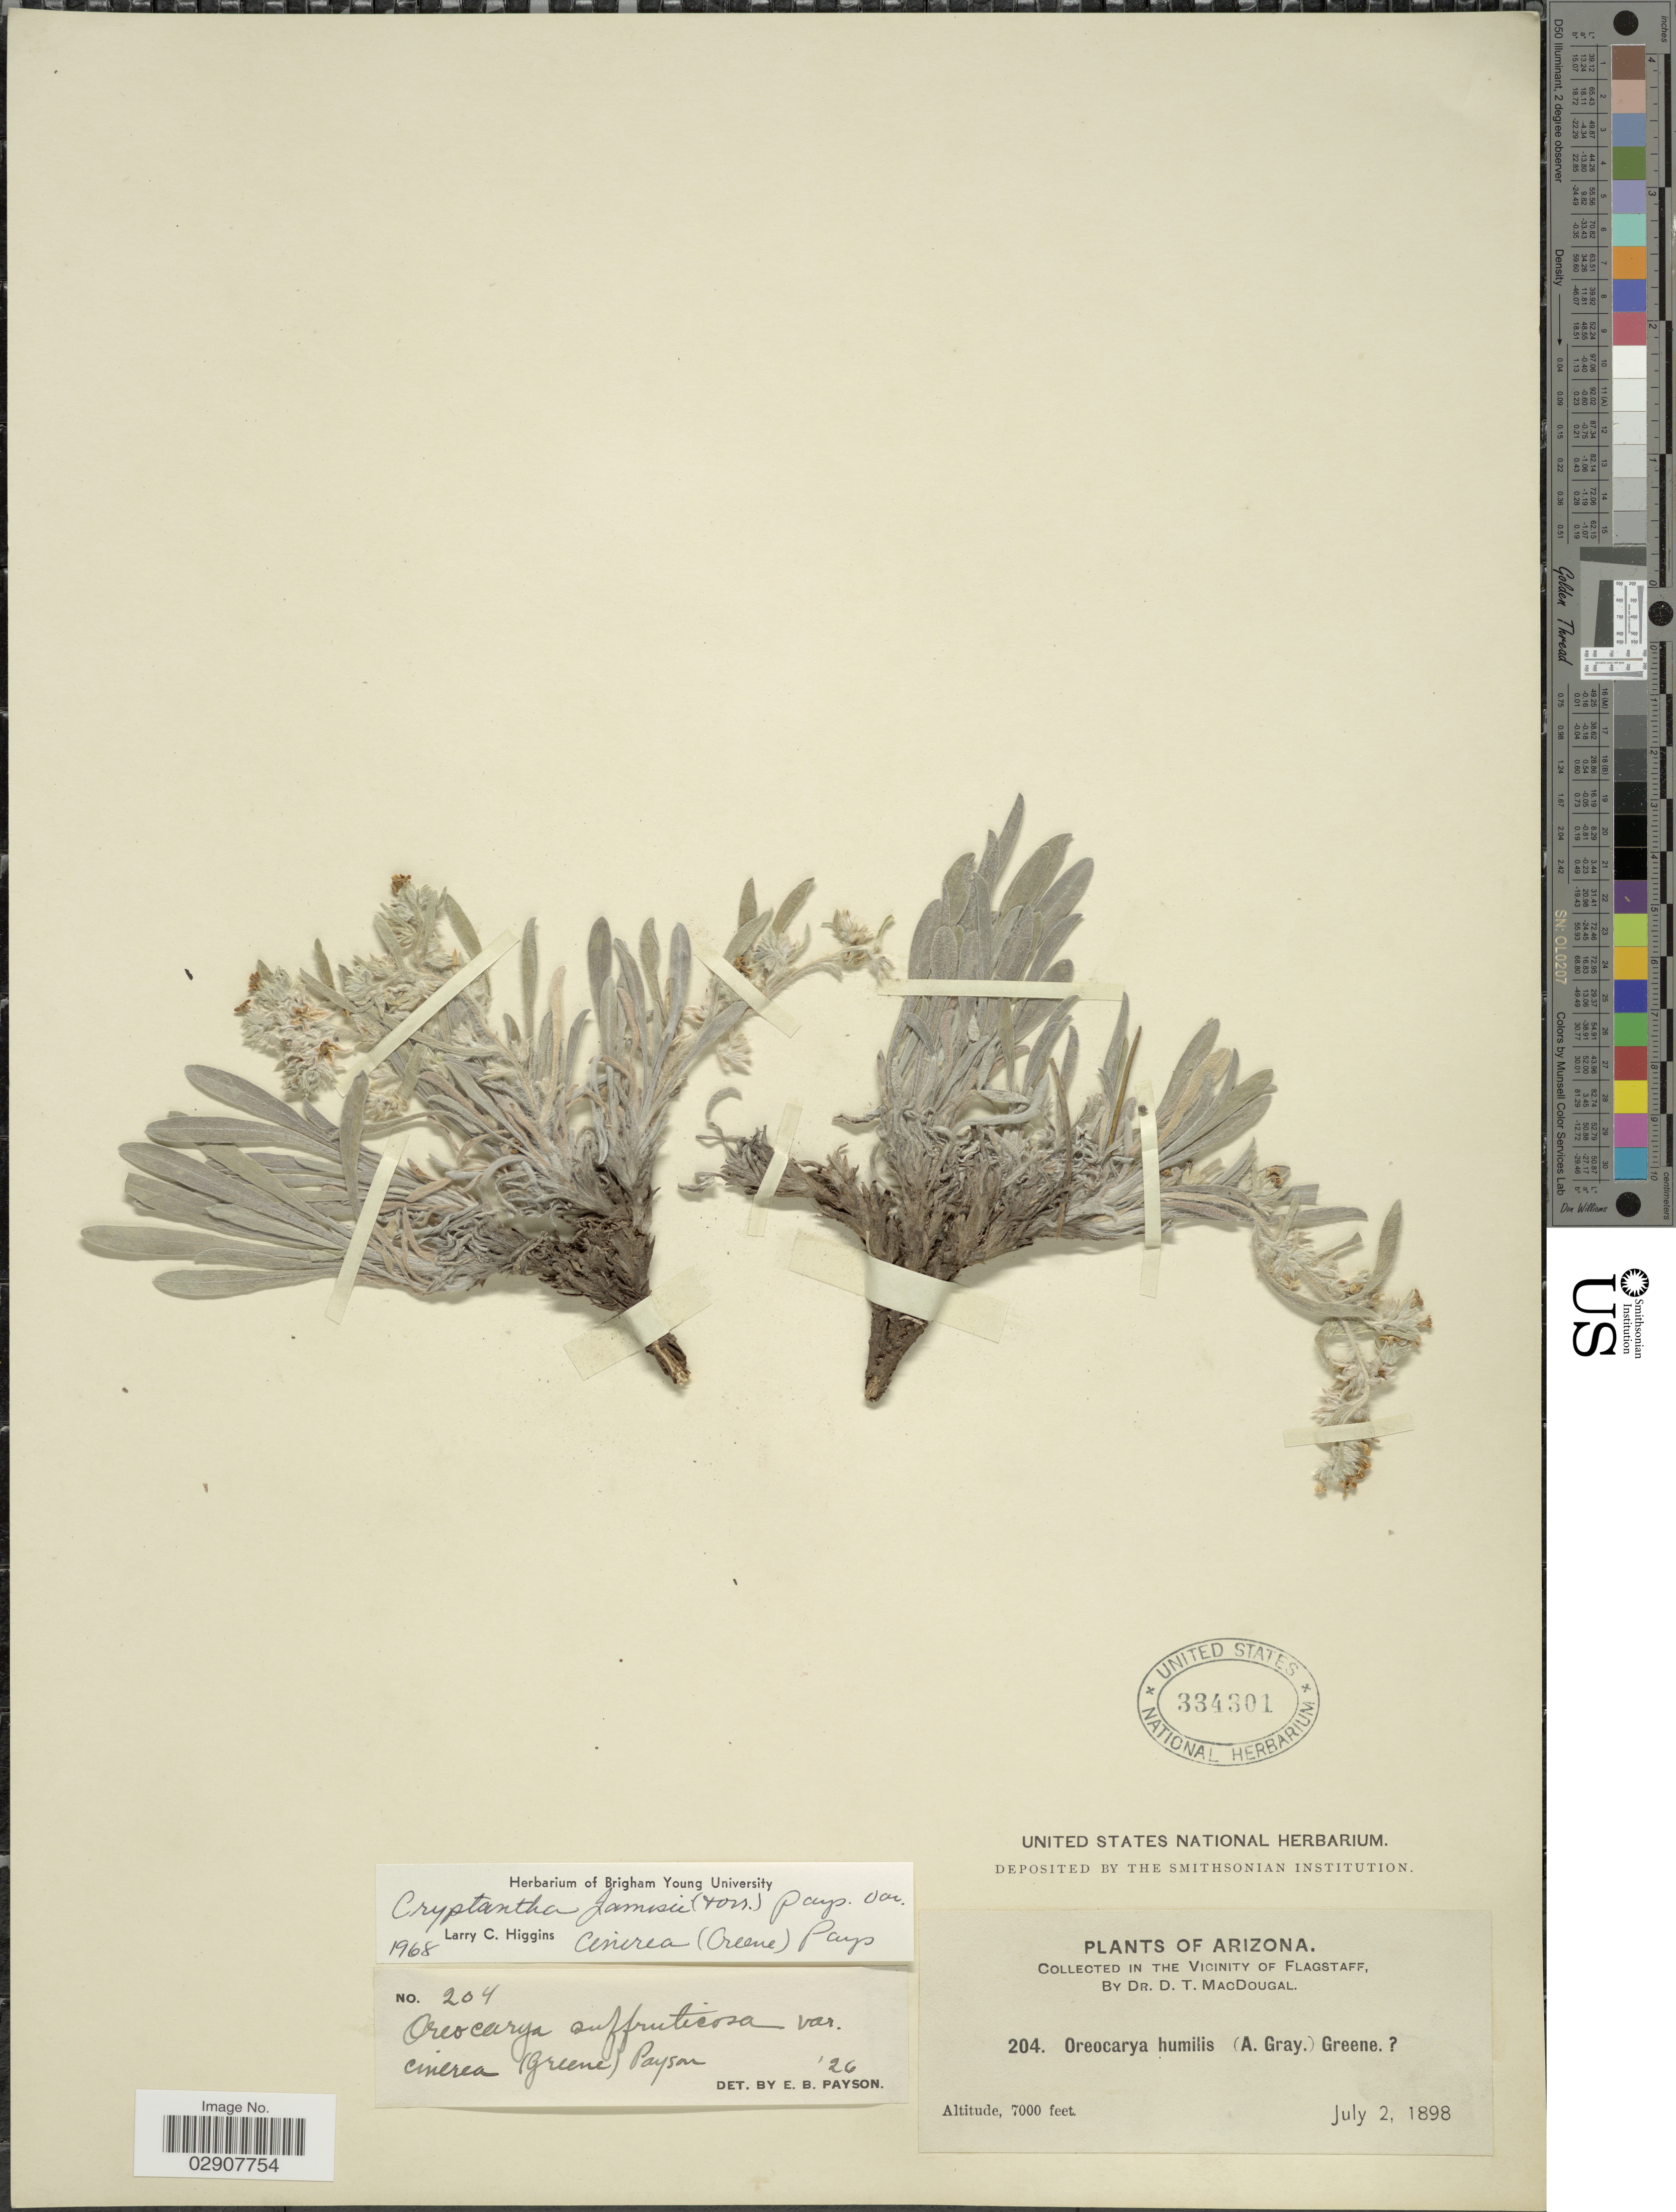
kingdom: Plantae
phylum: Tracheophyta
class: Magnoliopsida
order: Boraginales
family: Boraginaceae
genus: Cryptantha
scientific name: Cryptantha jamesii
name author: (Torr.) Payson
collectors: D. T. MacDougal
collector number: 204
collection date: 1898-07-02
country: United States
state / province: Arizona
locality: Vicinity of of Flagstaff. Arizona.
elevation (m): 2134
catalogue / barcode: US 334301